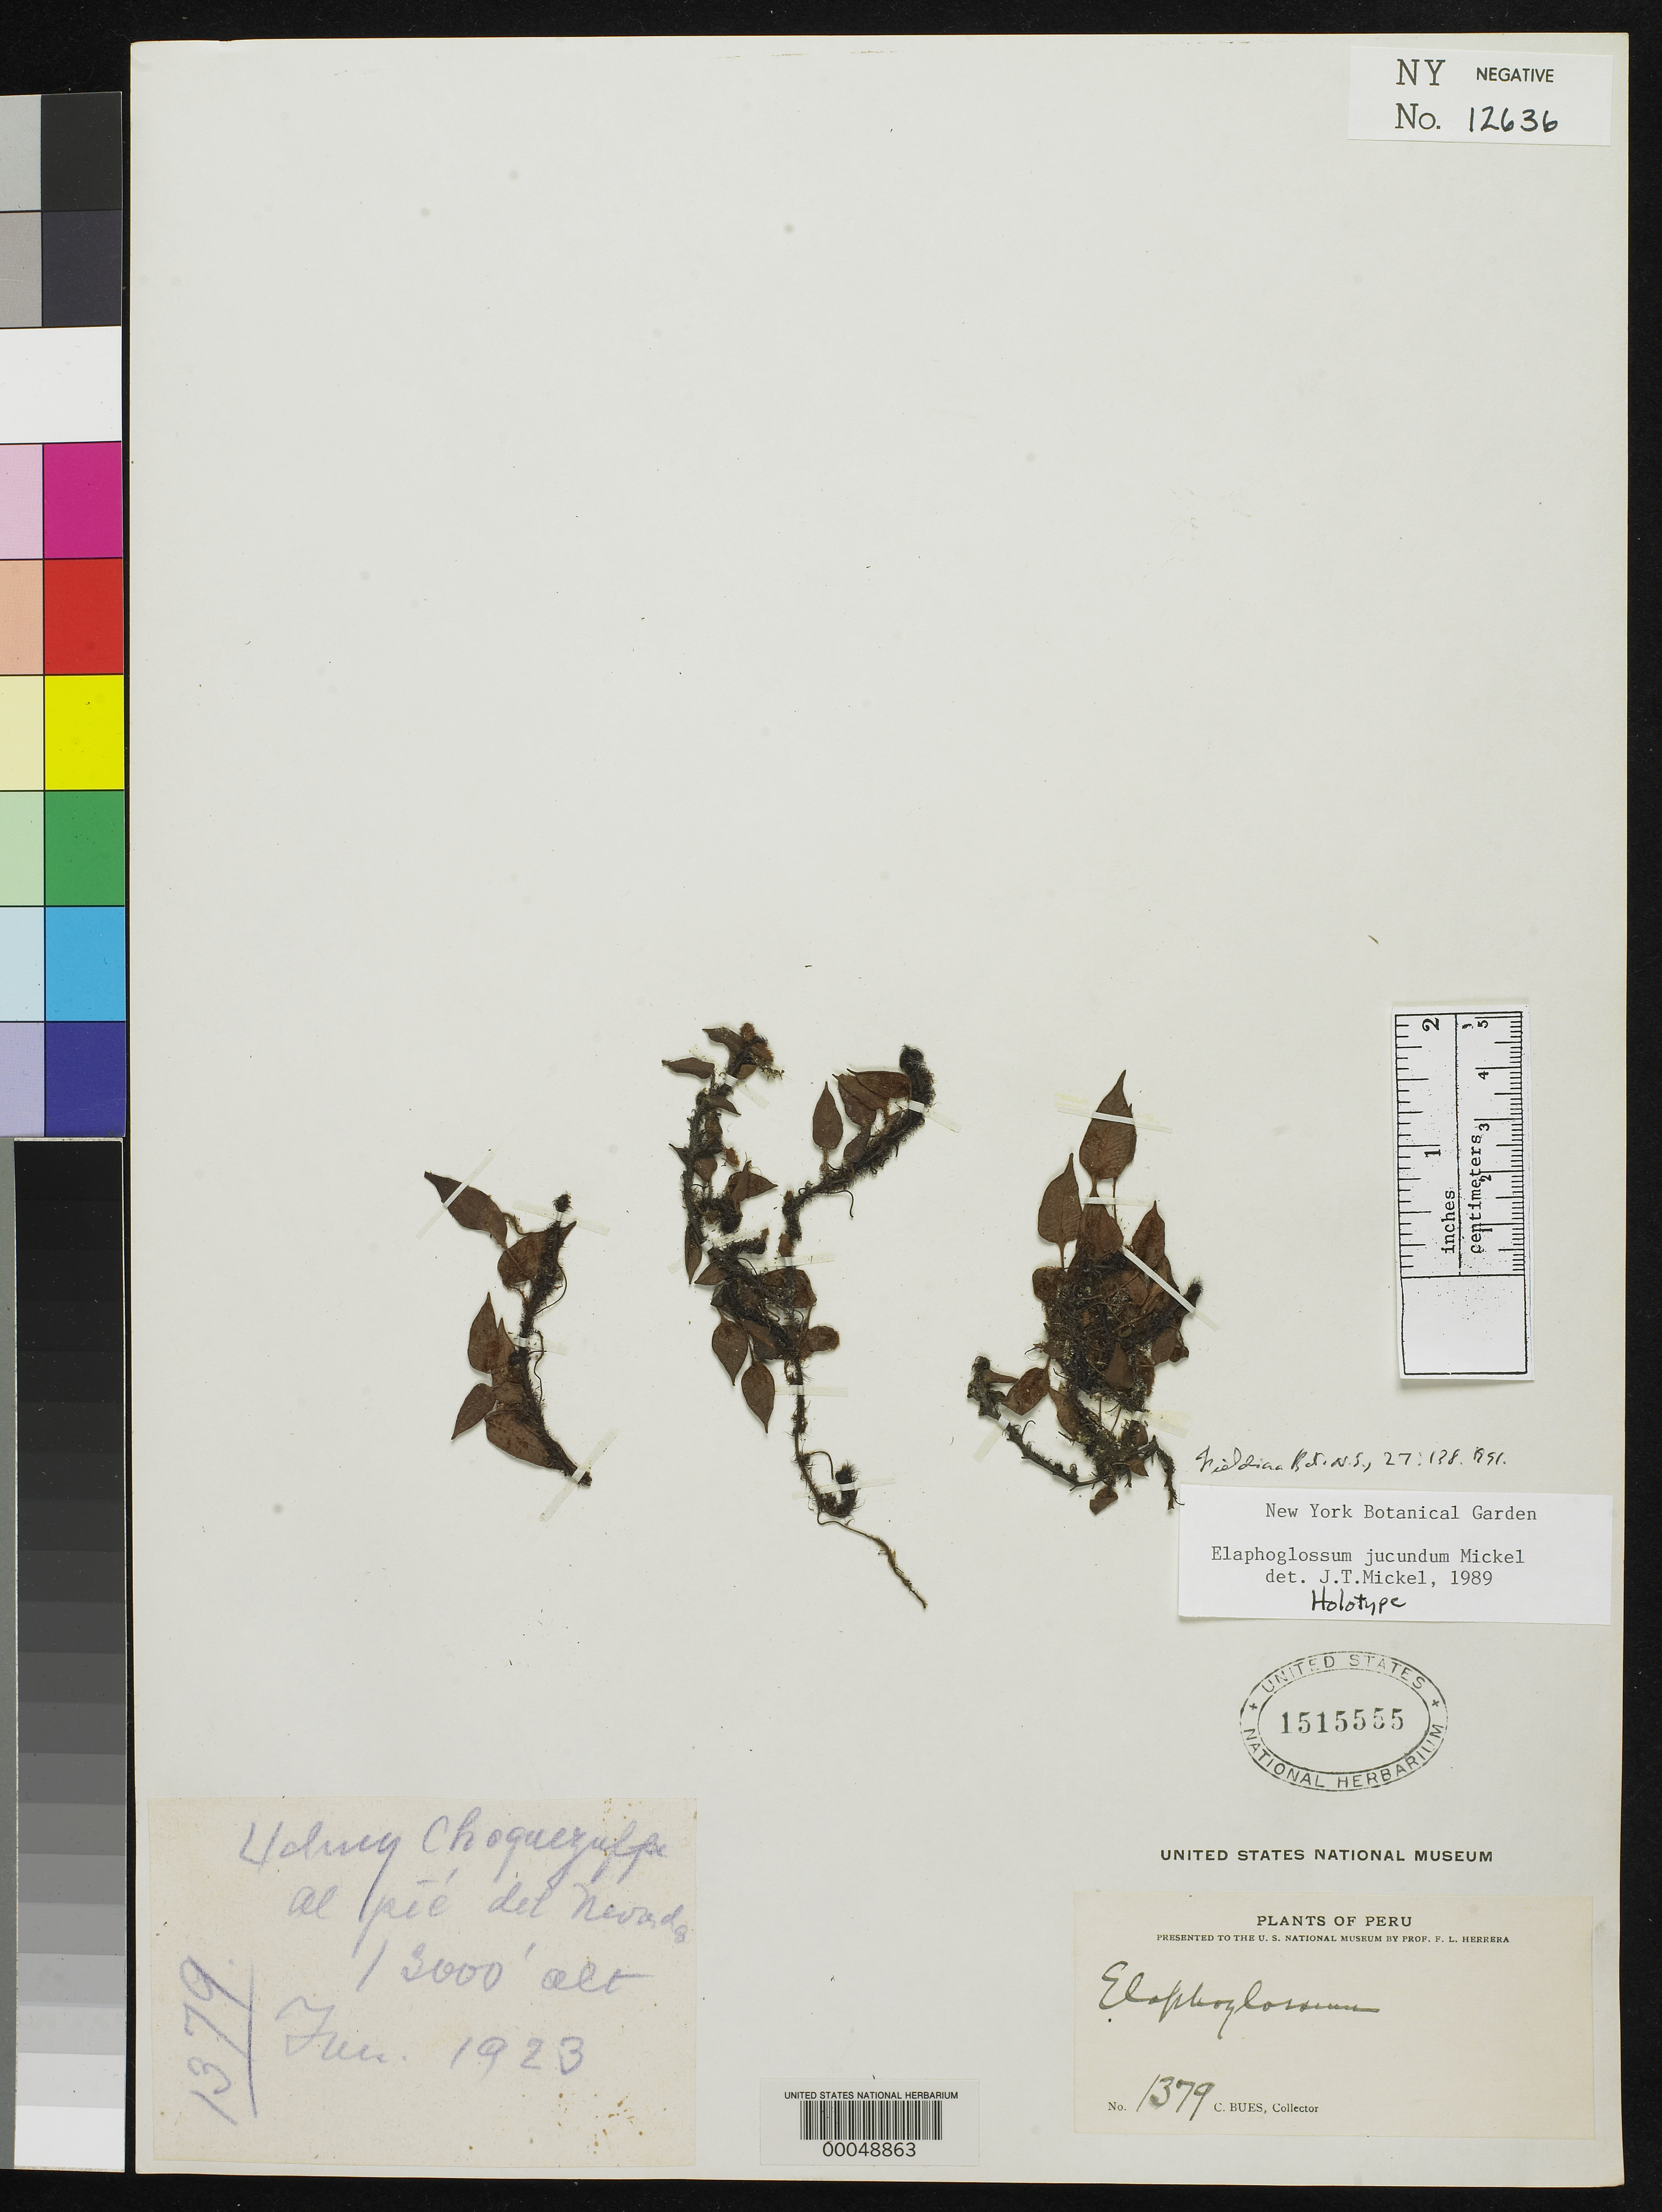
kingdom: Plantae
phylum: Tracheophyta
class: Polypodiopsida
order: Polypodiales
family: Dryopteridaceae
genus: Elaphoglossum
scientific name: Elaphoglossum jucundum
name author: Mickel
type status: Holotype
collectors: C. Bues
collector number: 1379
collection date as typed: Jun 1923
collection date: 1923-06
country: Peru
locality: Uchuy, Choquezuffa, al Pic del Nevado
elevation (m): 914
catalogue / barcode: US 1515555